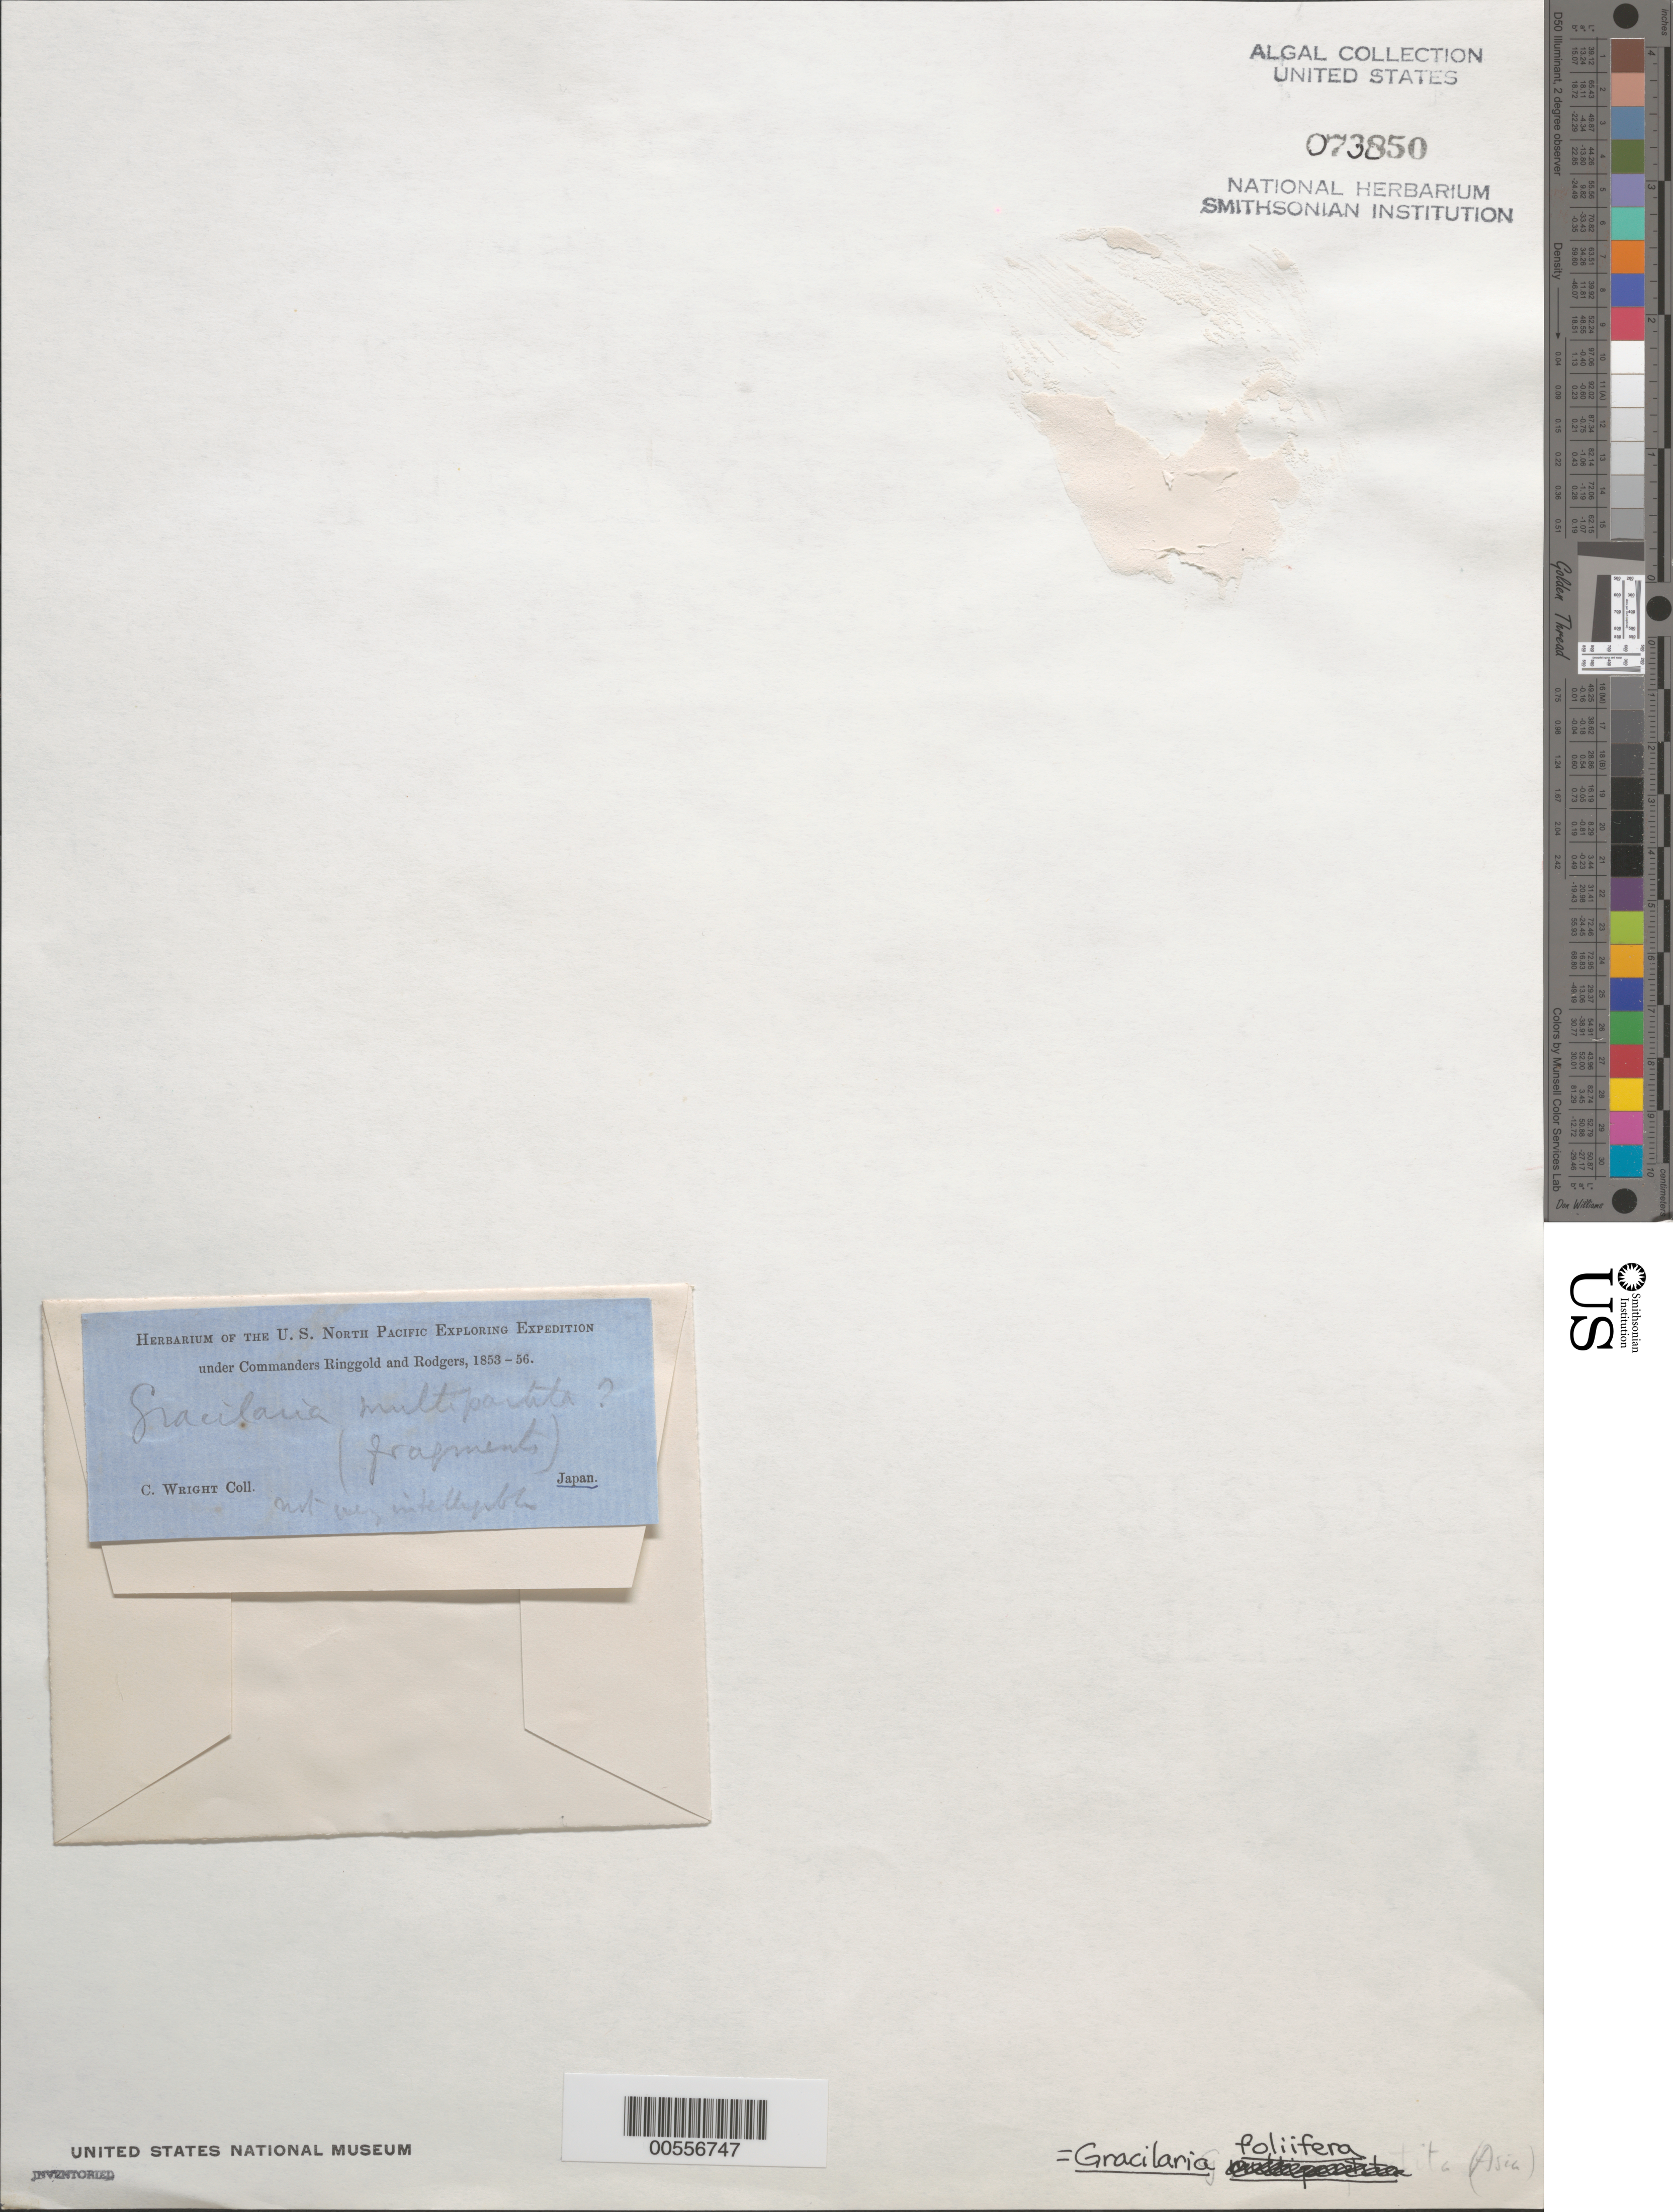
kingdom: Plantae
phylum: Rhodophyta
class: Florideophyceae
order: Gracilariales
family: Gracilariaceae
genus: Gracilaria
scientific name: Gracilaria foliifera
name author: (Forssk.) Børgesen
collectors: C. Wright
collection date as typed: Jun 1855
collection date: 1855-06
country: Japan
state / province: Hokkaido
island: Hokkaido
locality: Hakodate Bay (Hakodadi Bay)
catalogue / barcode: US 73850